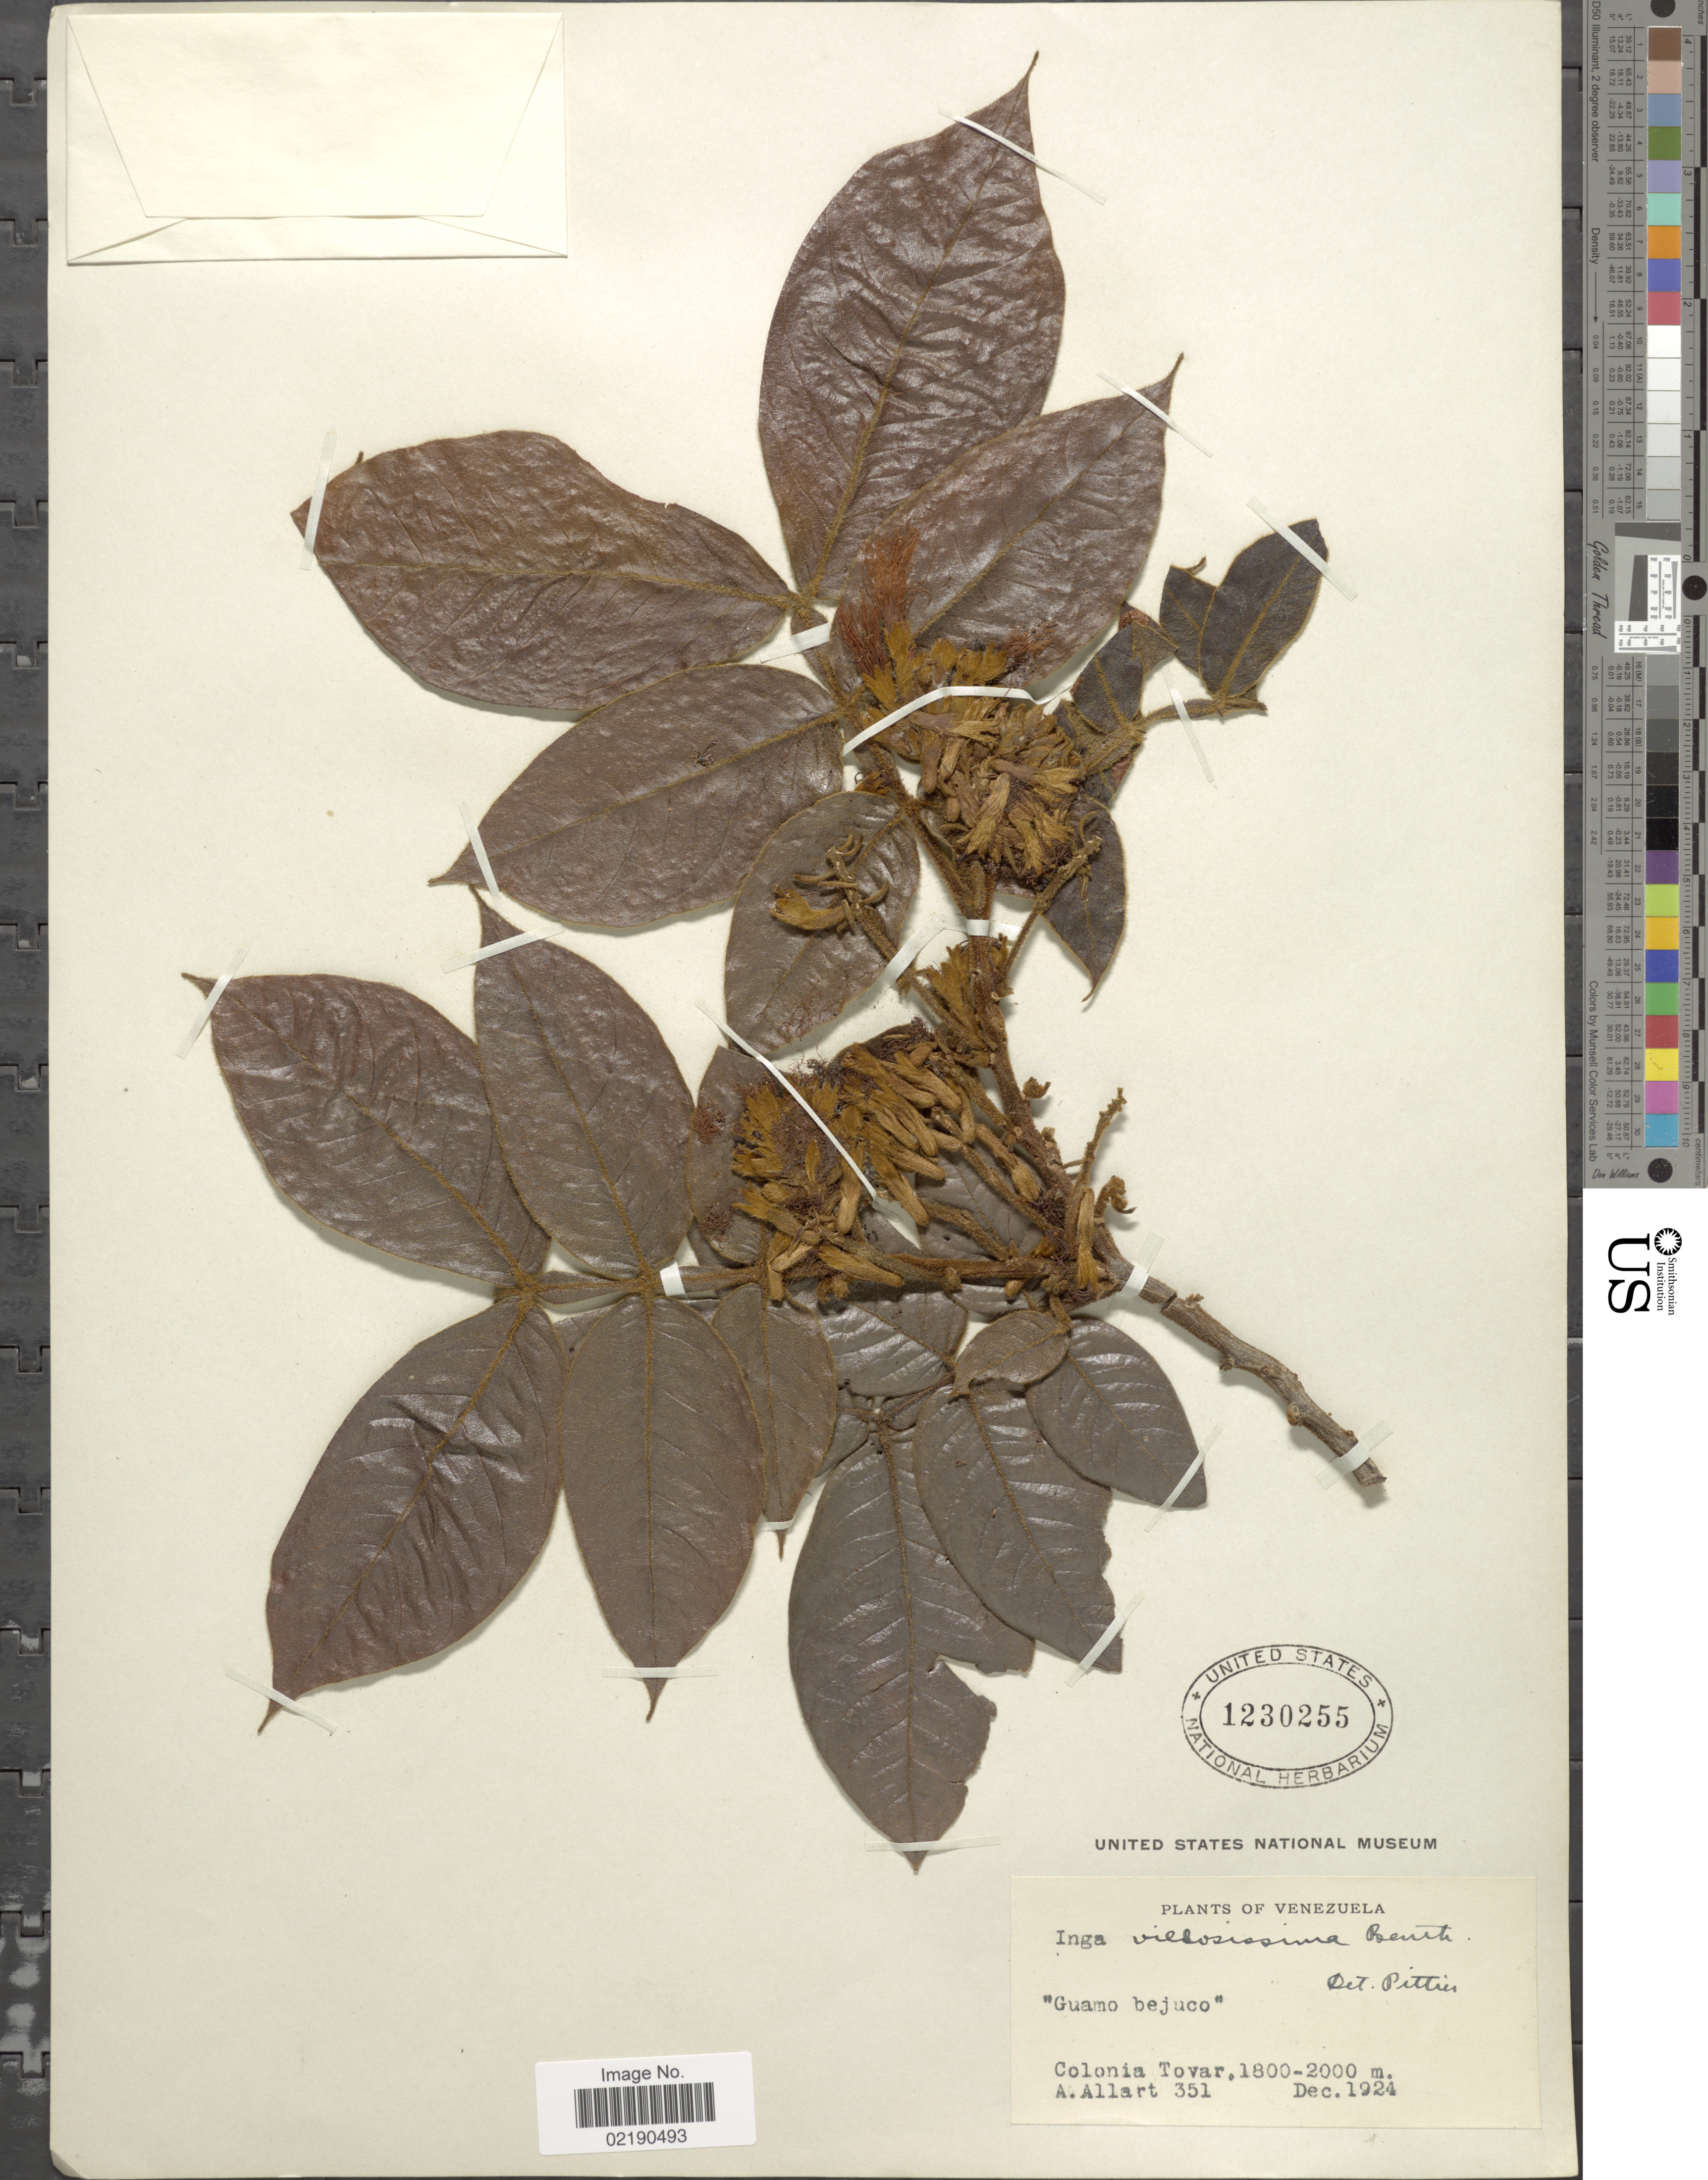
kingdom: Plantae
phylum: Tracheophyta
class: Magnoliopsida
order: Fabales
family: Fabaceae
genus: Inga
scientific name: Inga villosissima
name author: Benth.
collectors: A. Allart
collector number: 351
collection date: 1924-12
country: Venezuela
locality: Colonia Tovar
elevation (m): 1800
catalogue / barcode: US 1230255